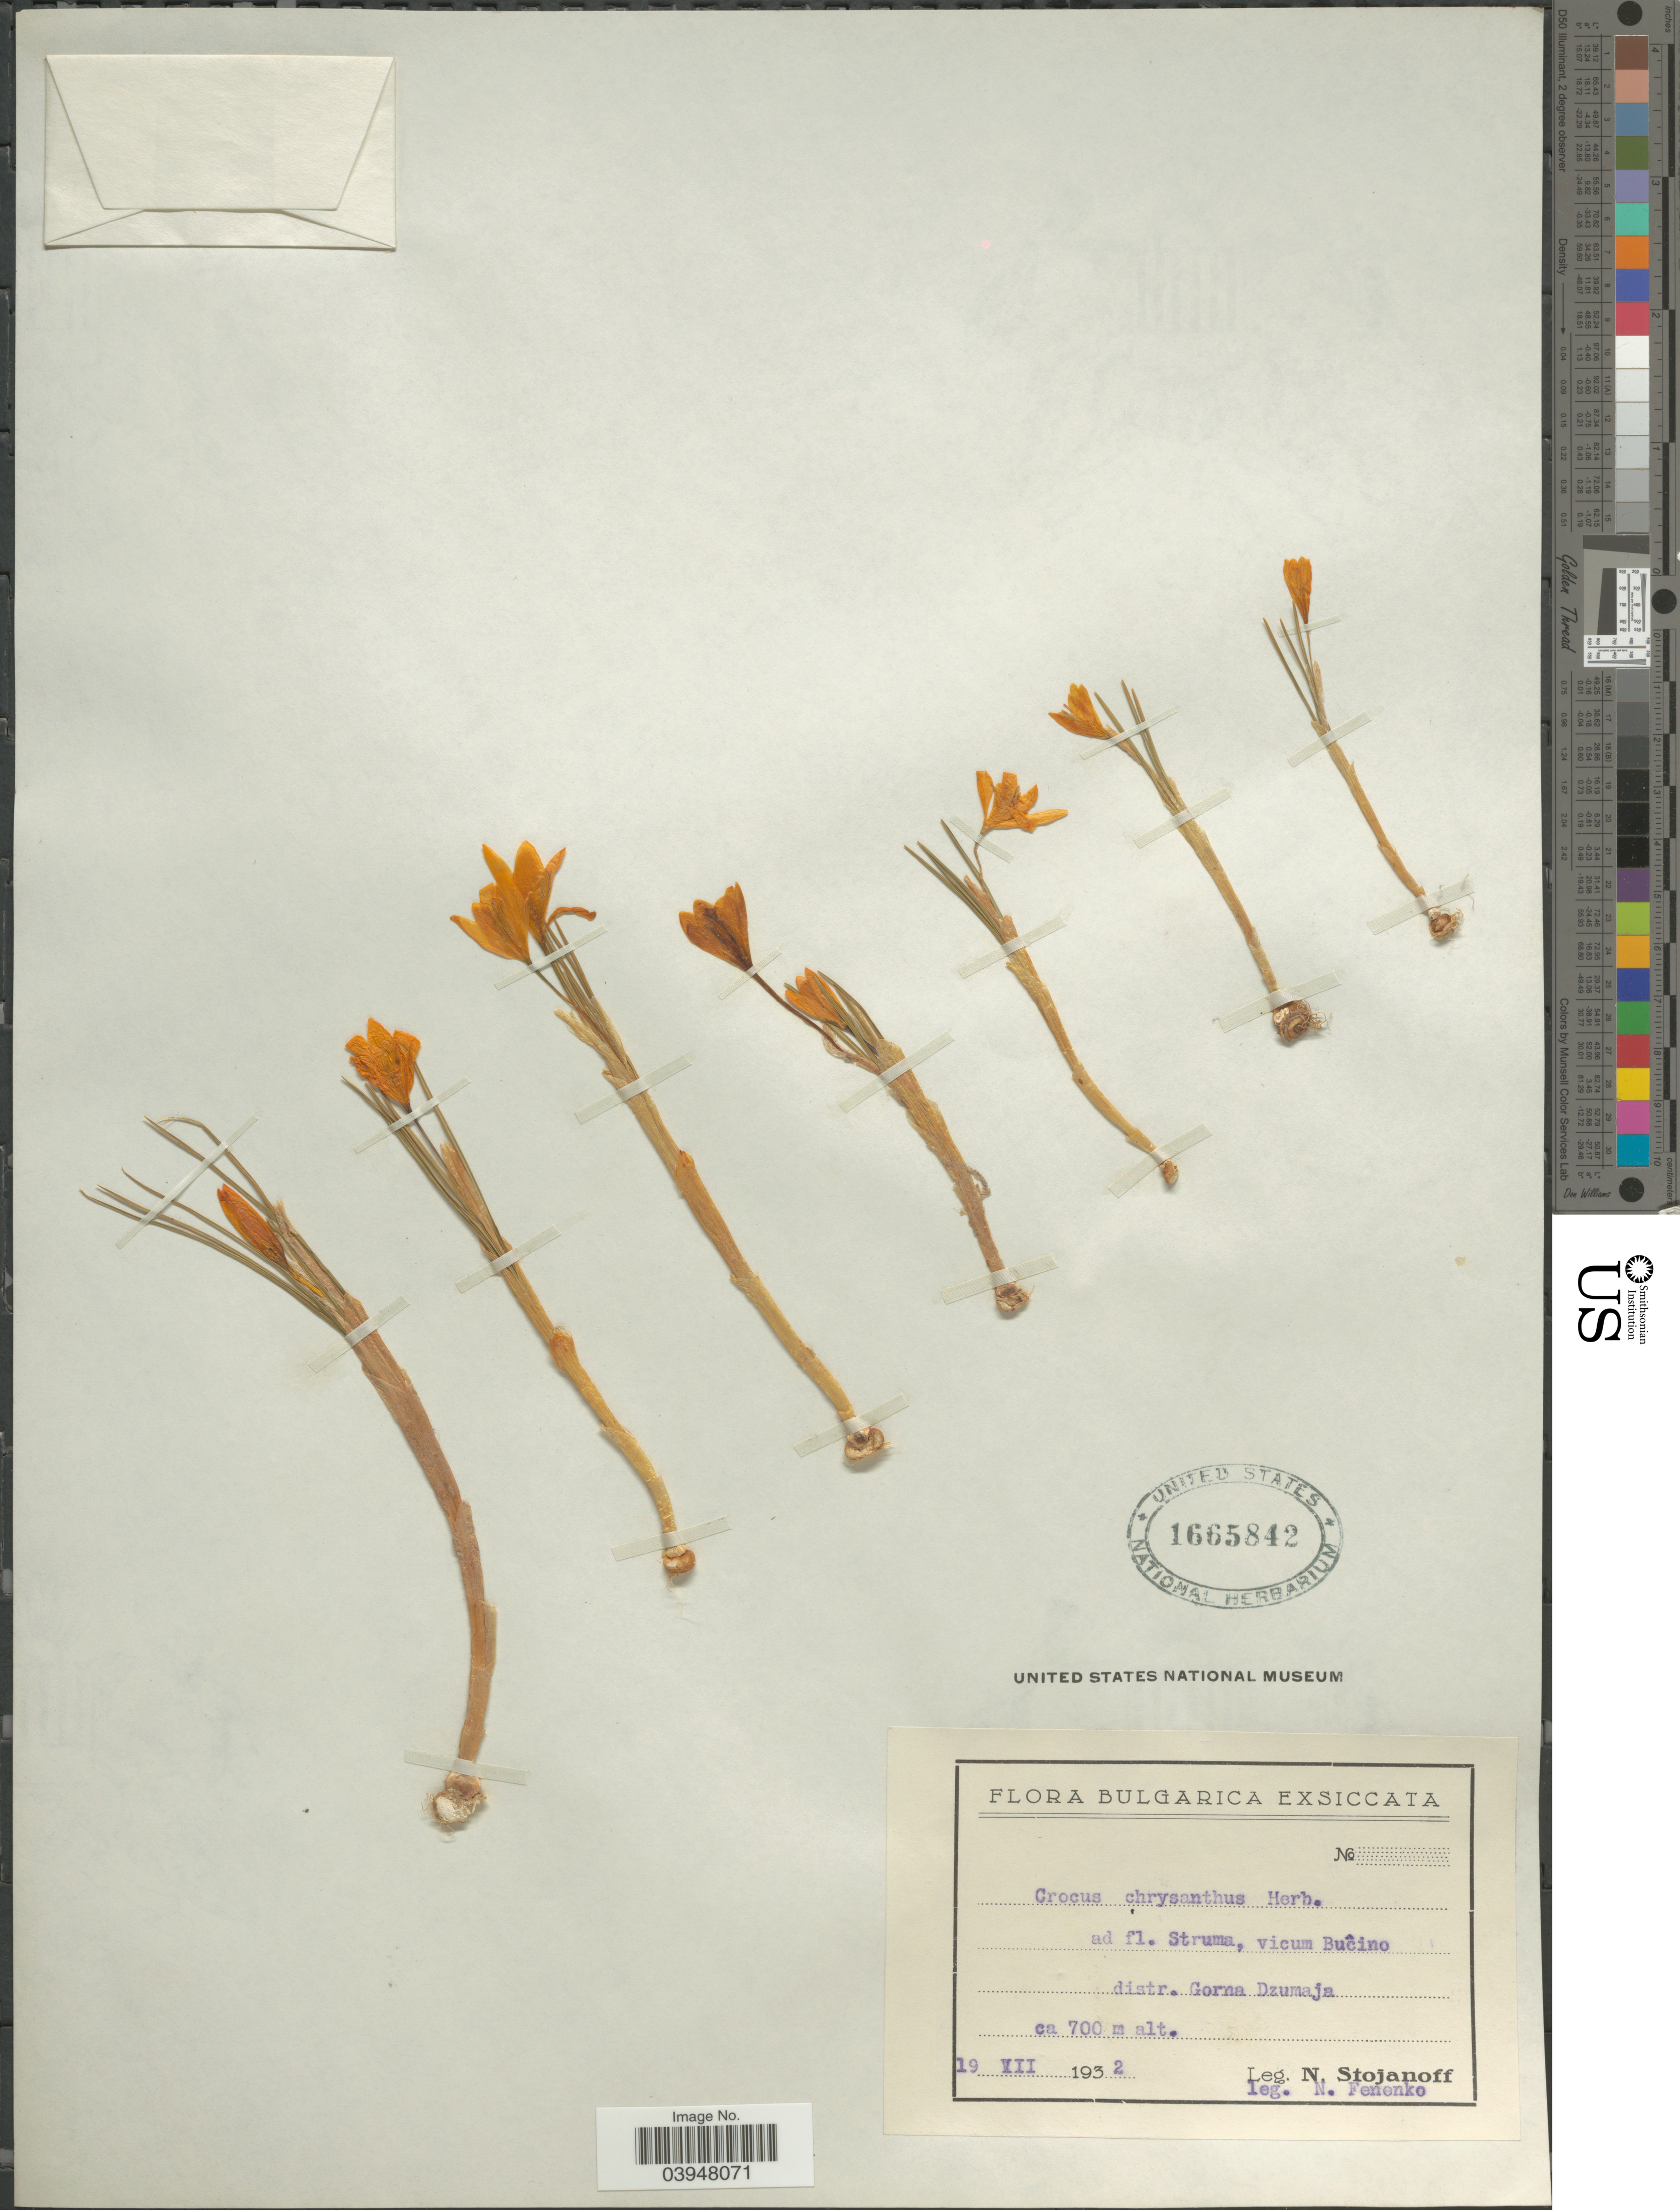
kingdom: Plantae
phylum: Tracheophyta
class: Liliopsida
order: Asparagales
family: Iridaceae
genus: Crocus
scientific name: Crocus chrysanthus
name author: (Herb.) Herb.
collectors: N. Stojanoff & N. Fenenke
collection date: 1932-07-19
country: Bulgaria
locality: Distr. Gorna Dzumaja.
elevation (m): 700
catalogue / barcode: US 1665842